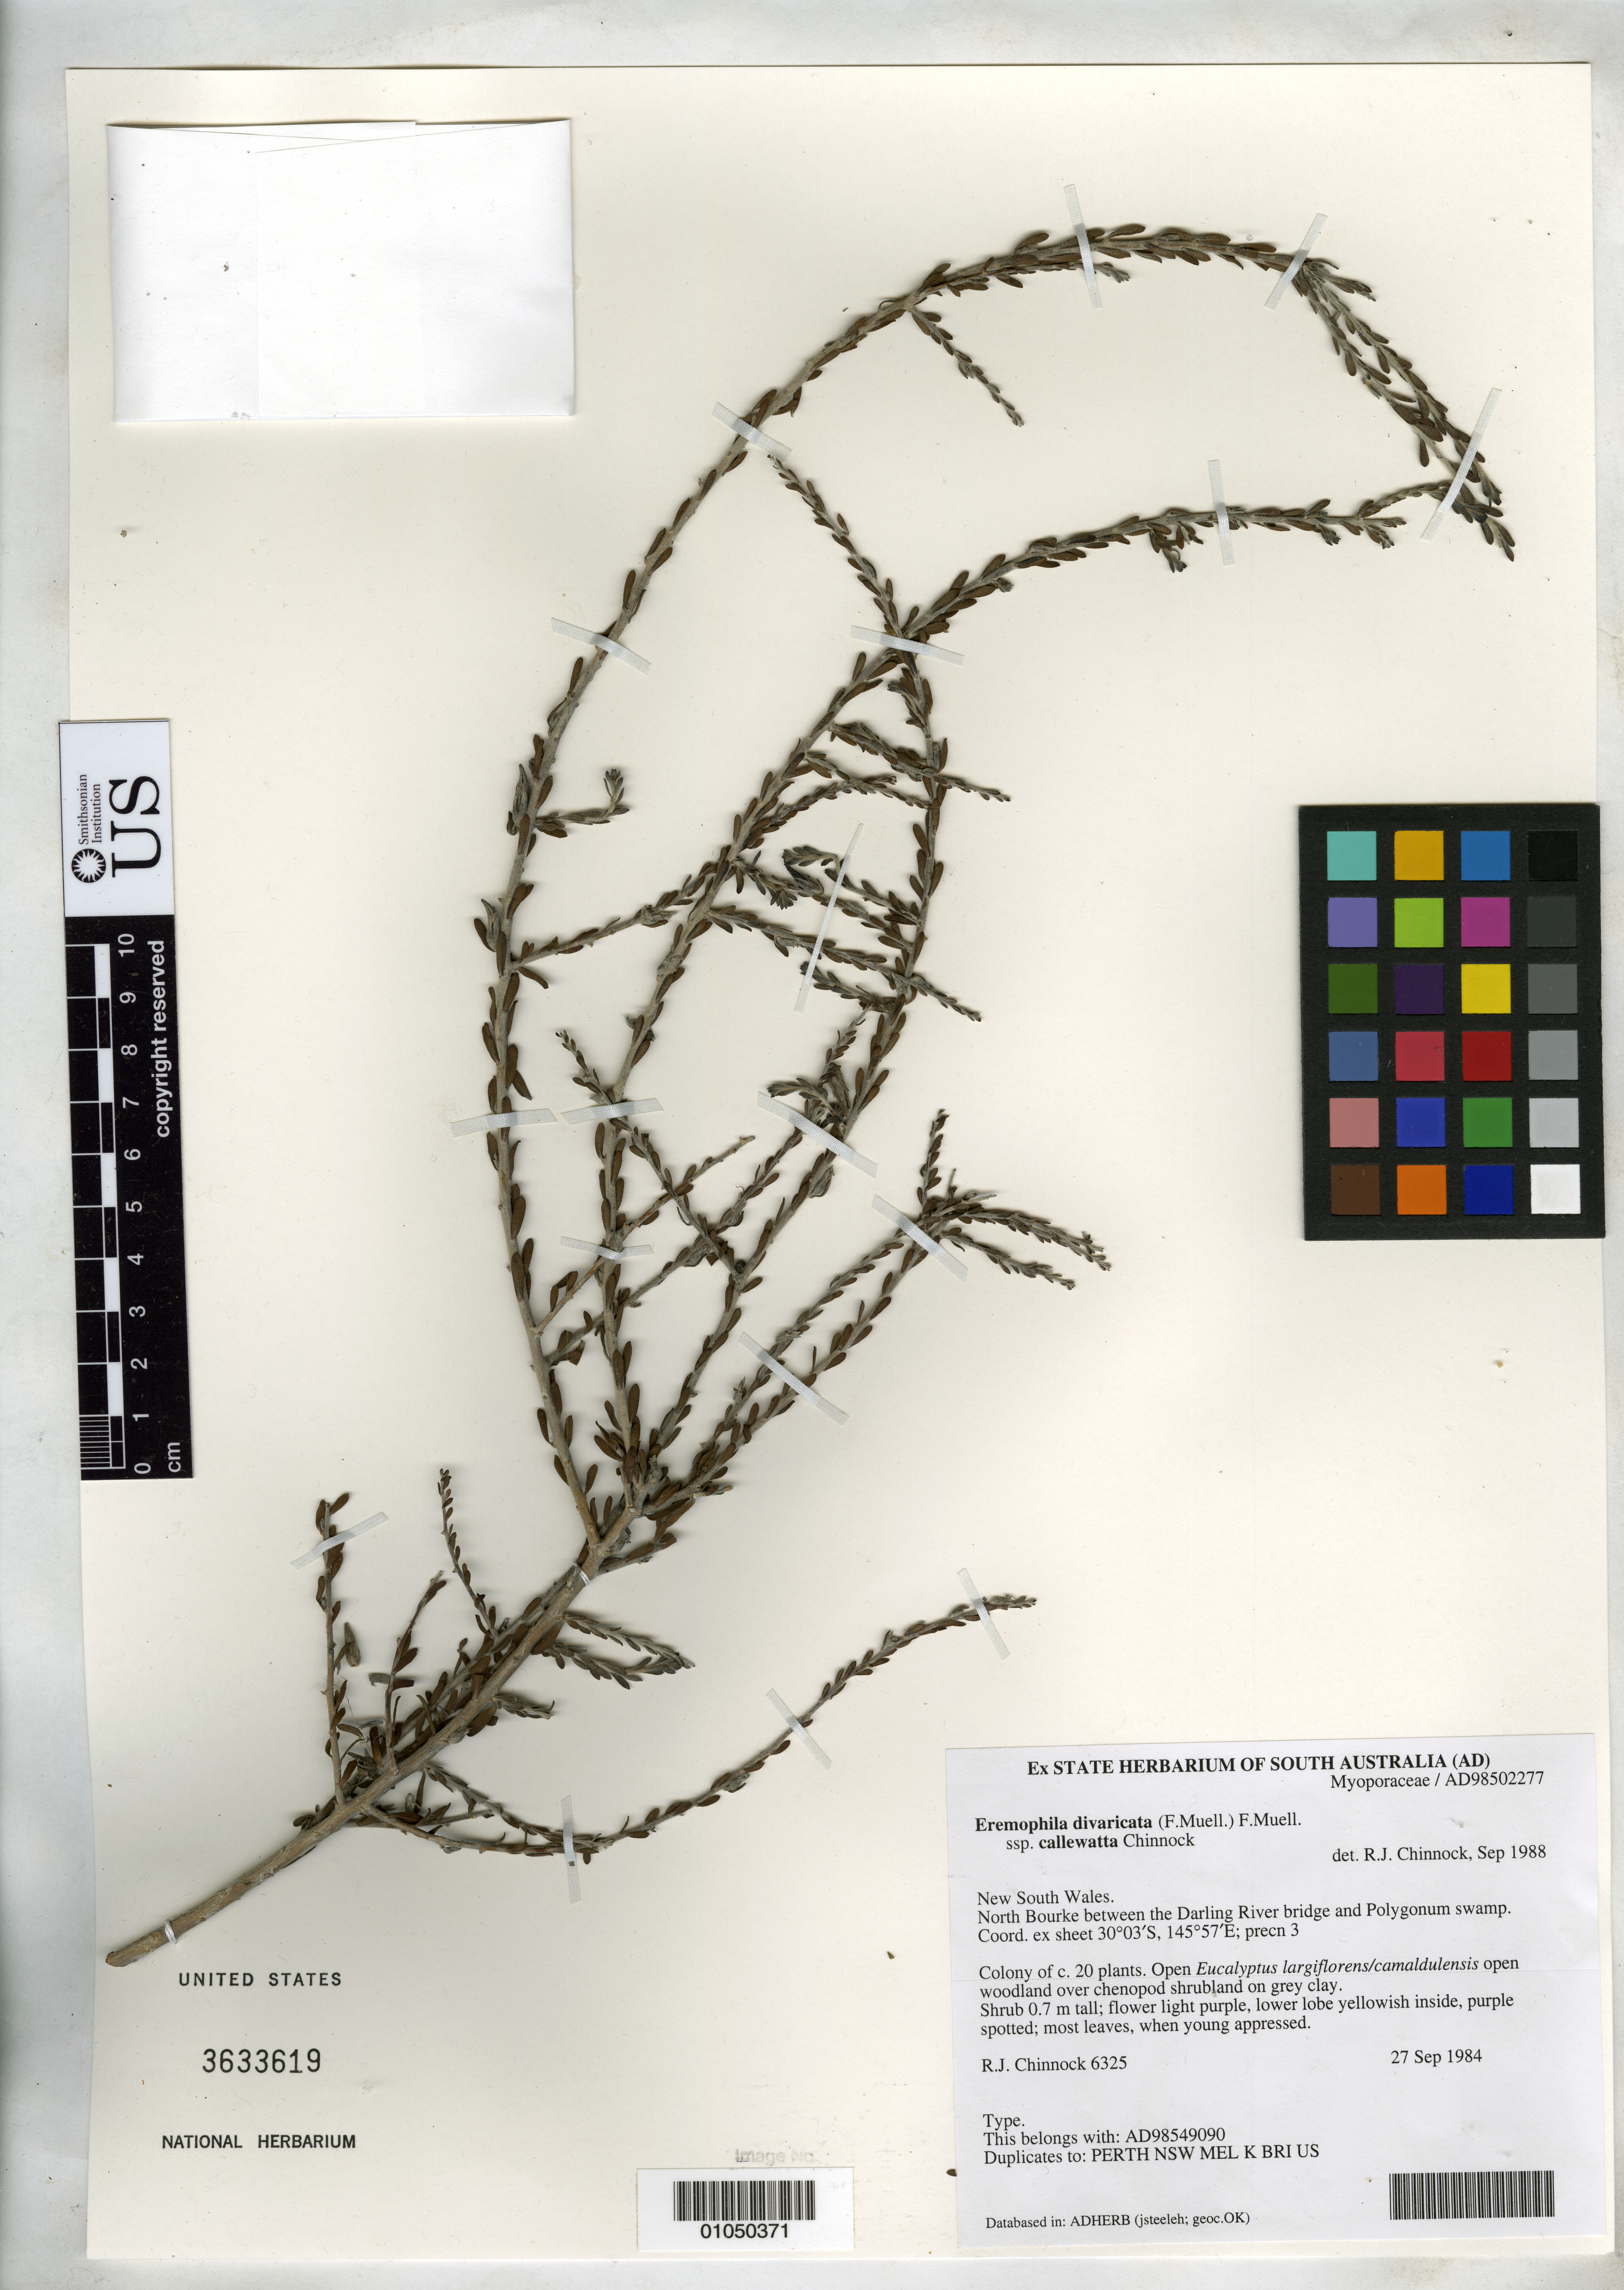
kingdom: Plantae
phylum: Tracheophyta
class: Magnoliopsida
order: Lamiales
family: Scrophulariaceae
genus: Eremophila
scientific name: Eremophila divaricata subsp. callewatta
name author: Chinnock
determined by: Chinnock, R. J.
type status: Isotype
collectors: R. J. Chinnock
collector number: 6325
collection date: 1984-09-27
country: Australia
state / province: New South Wales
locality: North Bourke between the Darling River bridge and Polygonum swamp.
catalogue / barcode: US 3633619